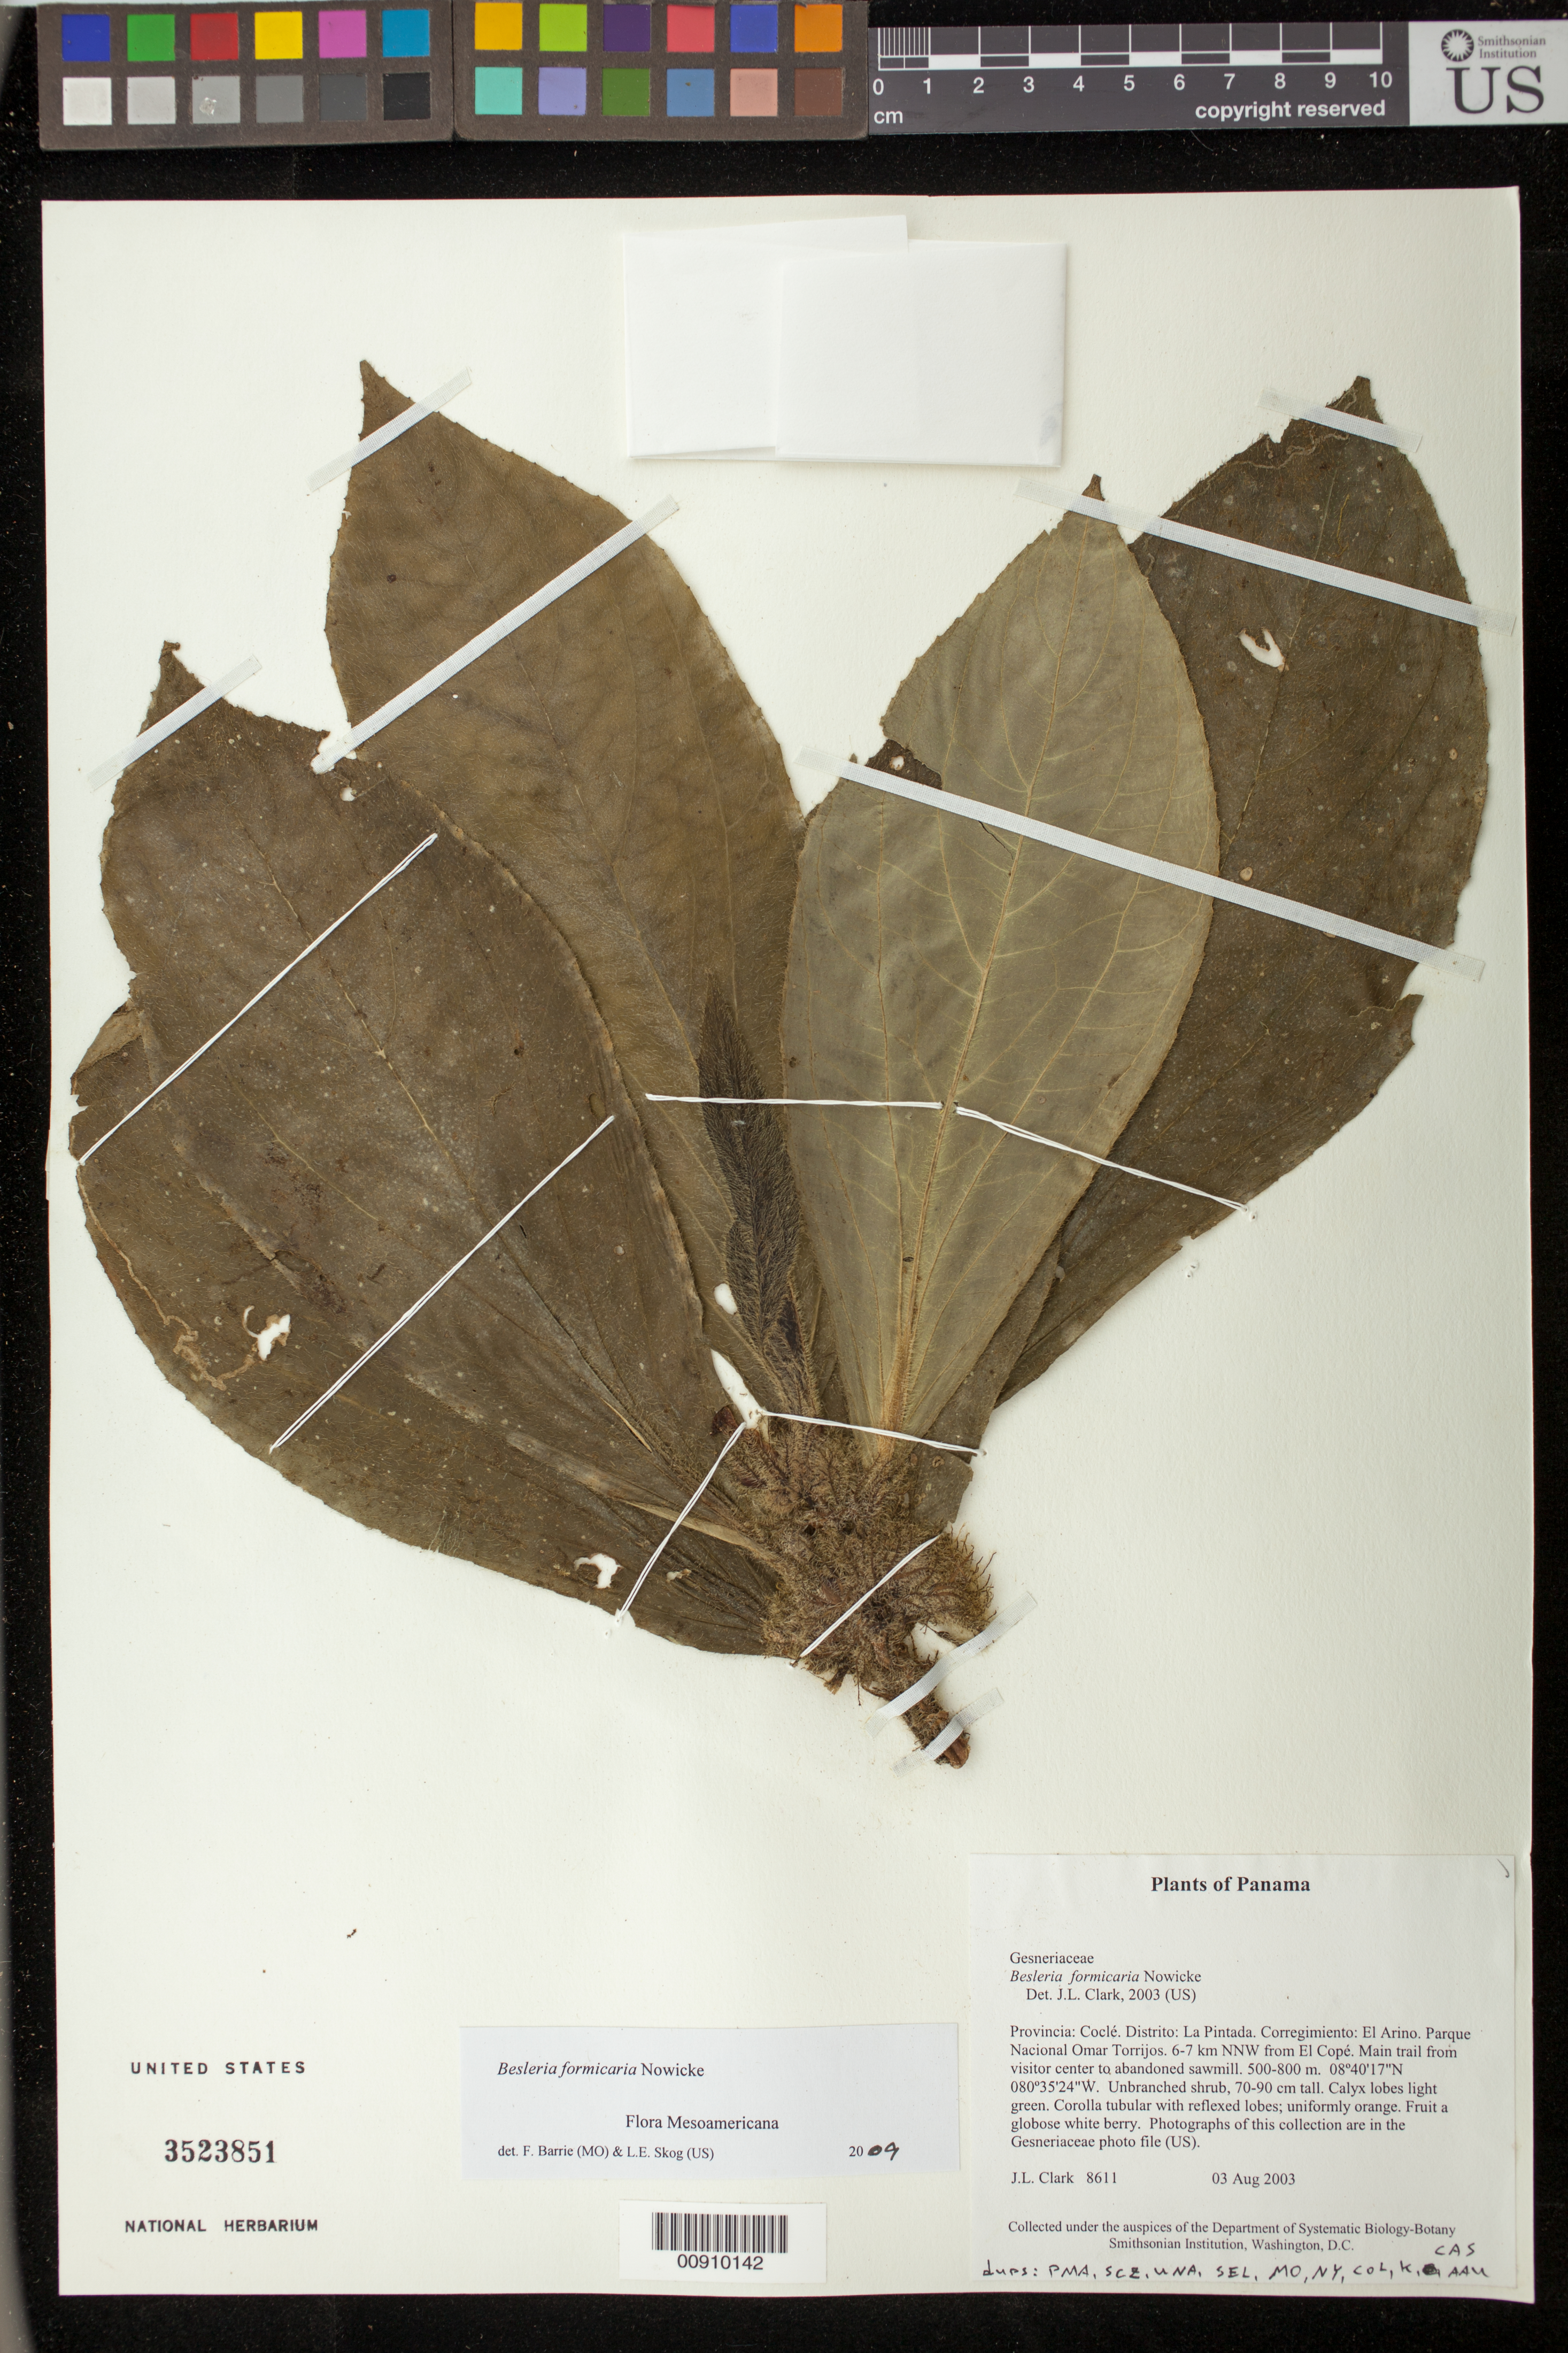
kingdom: Plantae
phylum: Tracheophyta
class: Magnoliopsida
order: Lamiales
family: Gesneriaceae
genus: Besleria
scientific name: Besleria formicaria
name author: Nowicke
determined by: Clark, J. L., (SEL), The Marie Selby Botanical Garden (UNITED STATES)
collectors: J. L. Clark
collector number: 8611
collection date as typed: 03 Aug 2003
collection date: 2003-08-03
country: Panama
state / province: Coclé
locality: La Pintada. Corregimiento: El Arino. Parque Nacional Omar Torrijos. 6-7 km NNW from El Copé. Main trail from visitor center to abandoned sawmill.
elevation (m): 500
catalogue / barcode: US 3523851